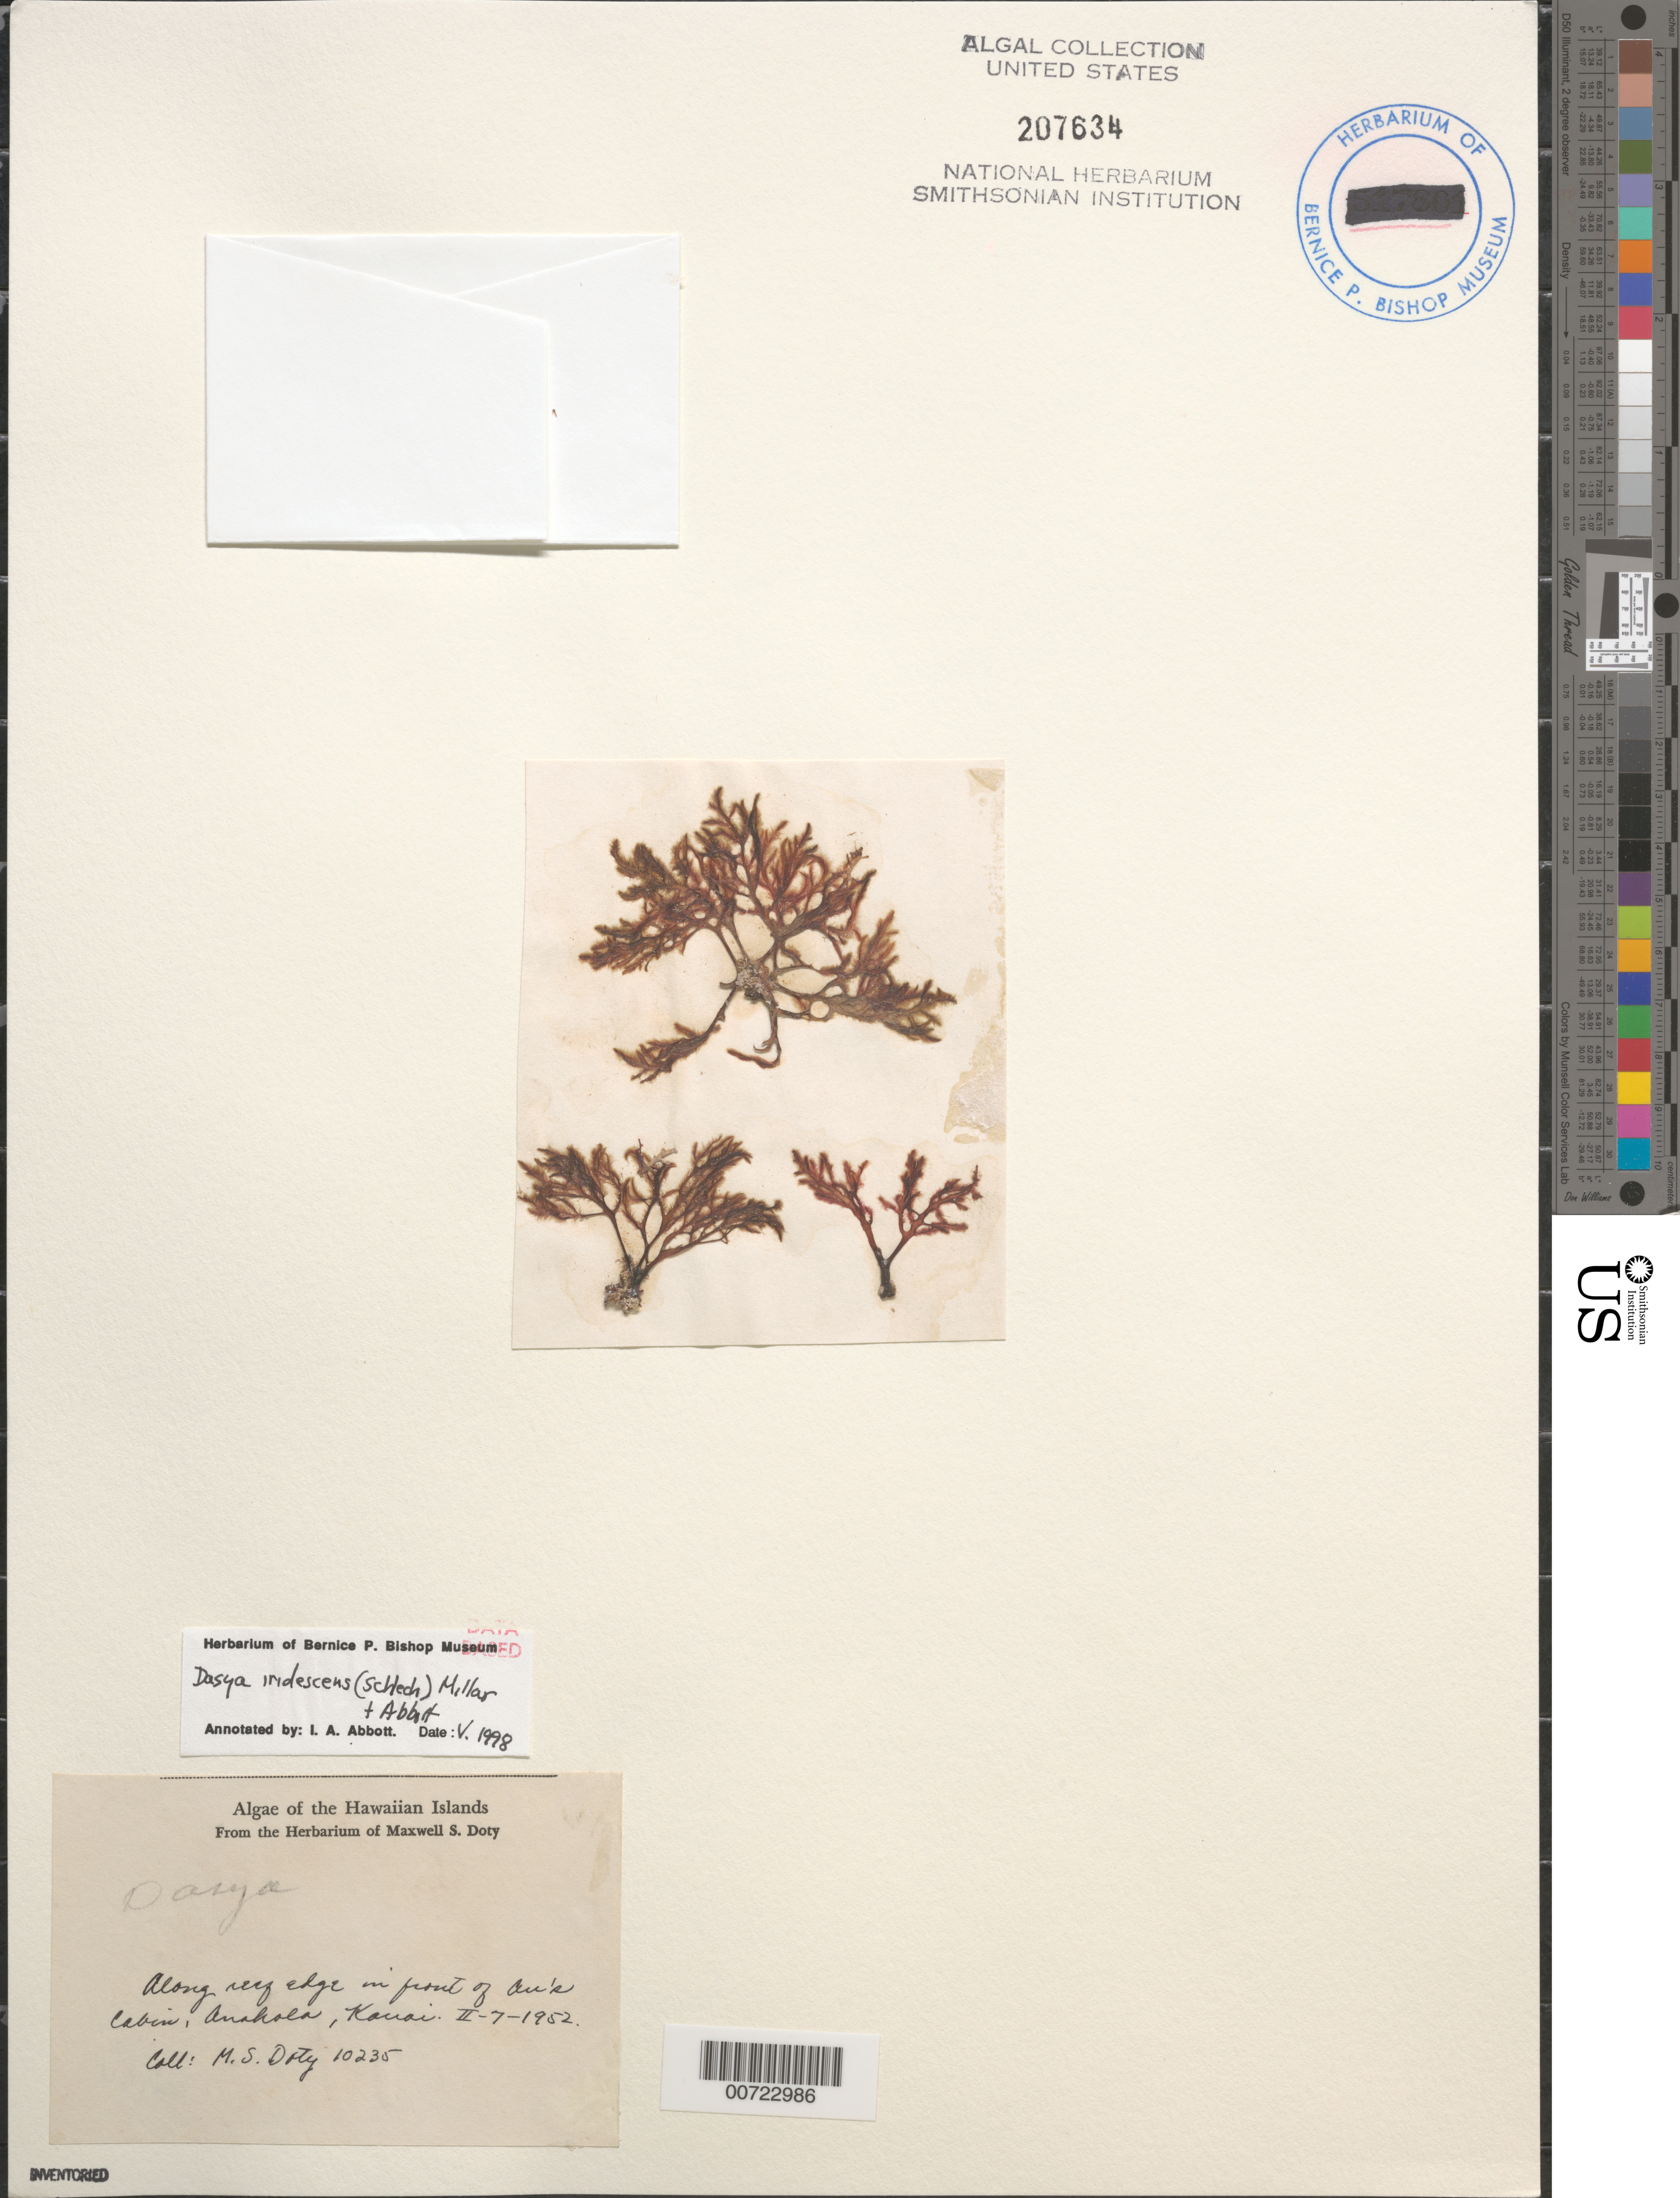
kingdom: Plantae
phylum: Rhodophyta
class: Florideophyceae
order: Ceramiales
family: Dasyaceae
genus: Dasya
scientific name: Dasya iridescens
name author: (Schlech) A.J.K. Millar & I.A. Abbott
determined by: Abbott, Isabella A.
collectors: M. S. Doty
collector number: MSD 10235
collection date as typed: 07 Feb 1952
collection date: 1952-02-07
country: United States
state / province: Hawaii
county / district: Kauai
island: Kaua'i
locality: Anahola, reef edge in front of Au's cabin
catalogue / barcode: US 207634